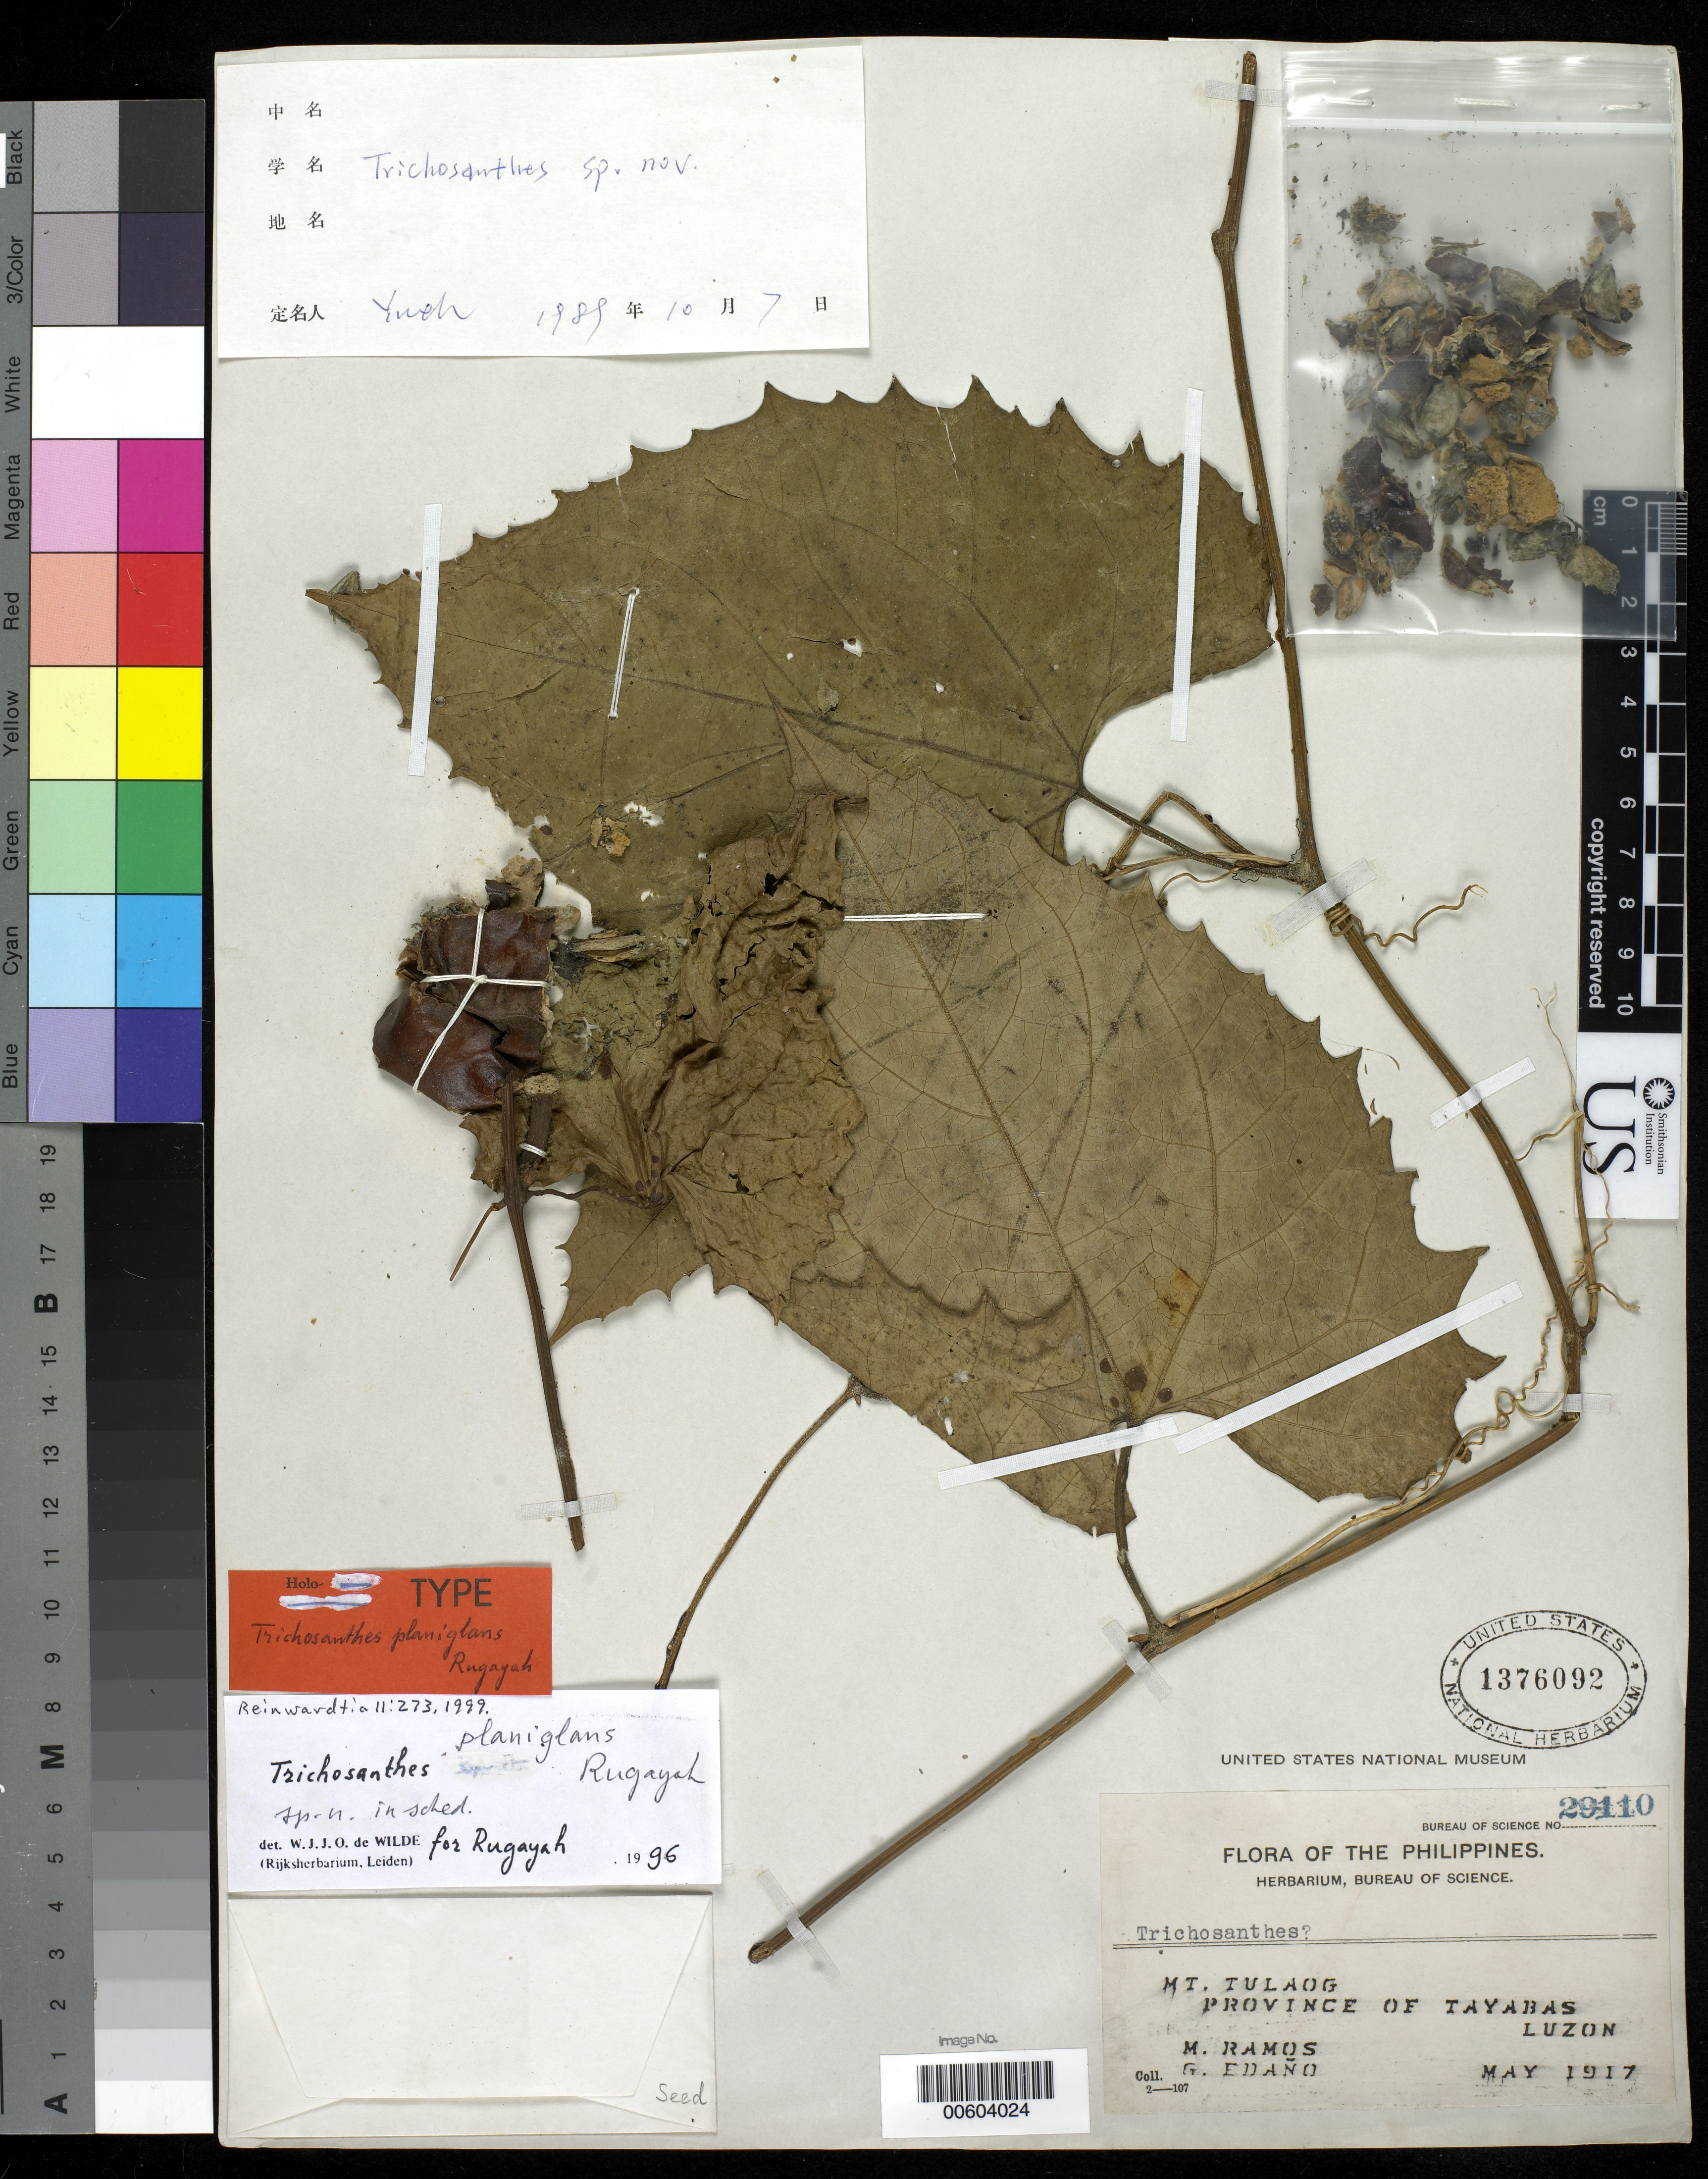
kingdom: Plantae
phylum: Tracheophyta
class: Magnoliopsida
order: Cucurbitales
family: Cucurbitaceae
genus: Trichosanthes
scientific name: Trichosanthes planiglans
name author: Rugayah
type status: Holotype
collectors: M. Ramos & G. E. Edaño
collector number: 29110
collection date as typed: May 1917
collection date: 1917-05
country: Philippines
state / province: Calabarzon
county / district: Quezon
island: Luzon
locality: Mt. Tulaog.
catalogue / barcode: US 1376092